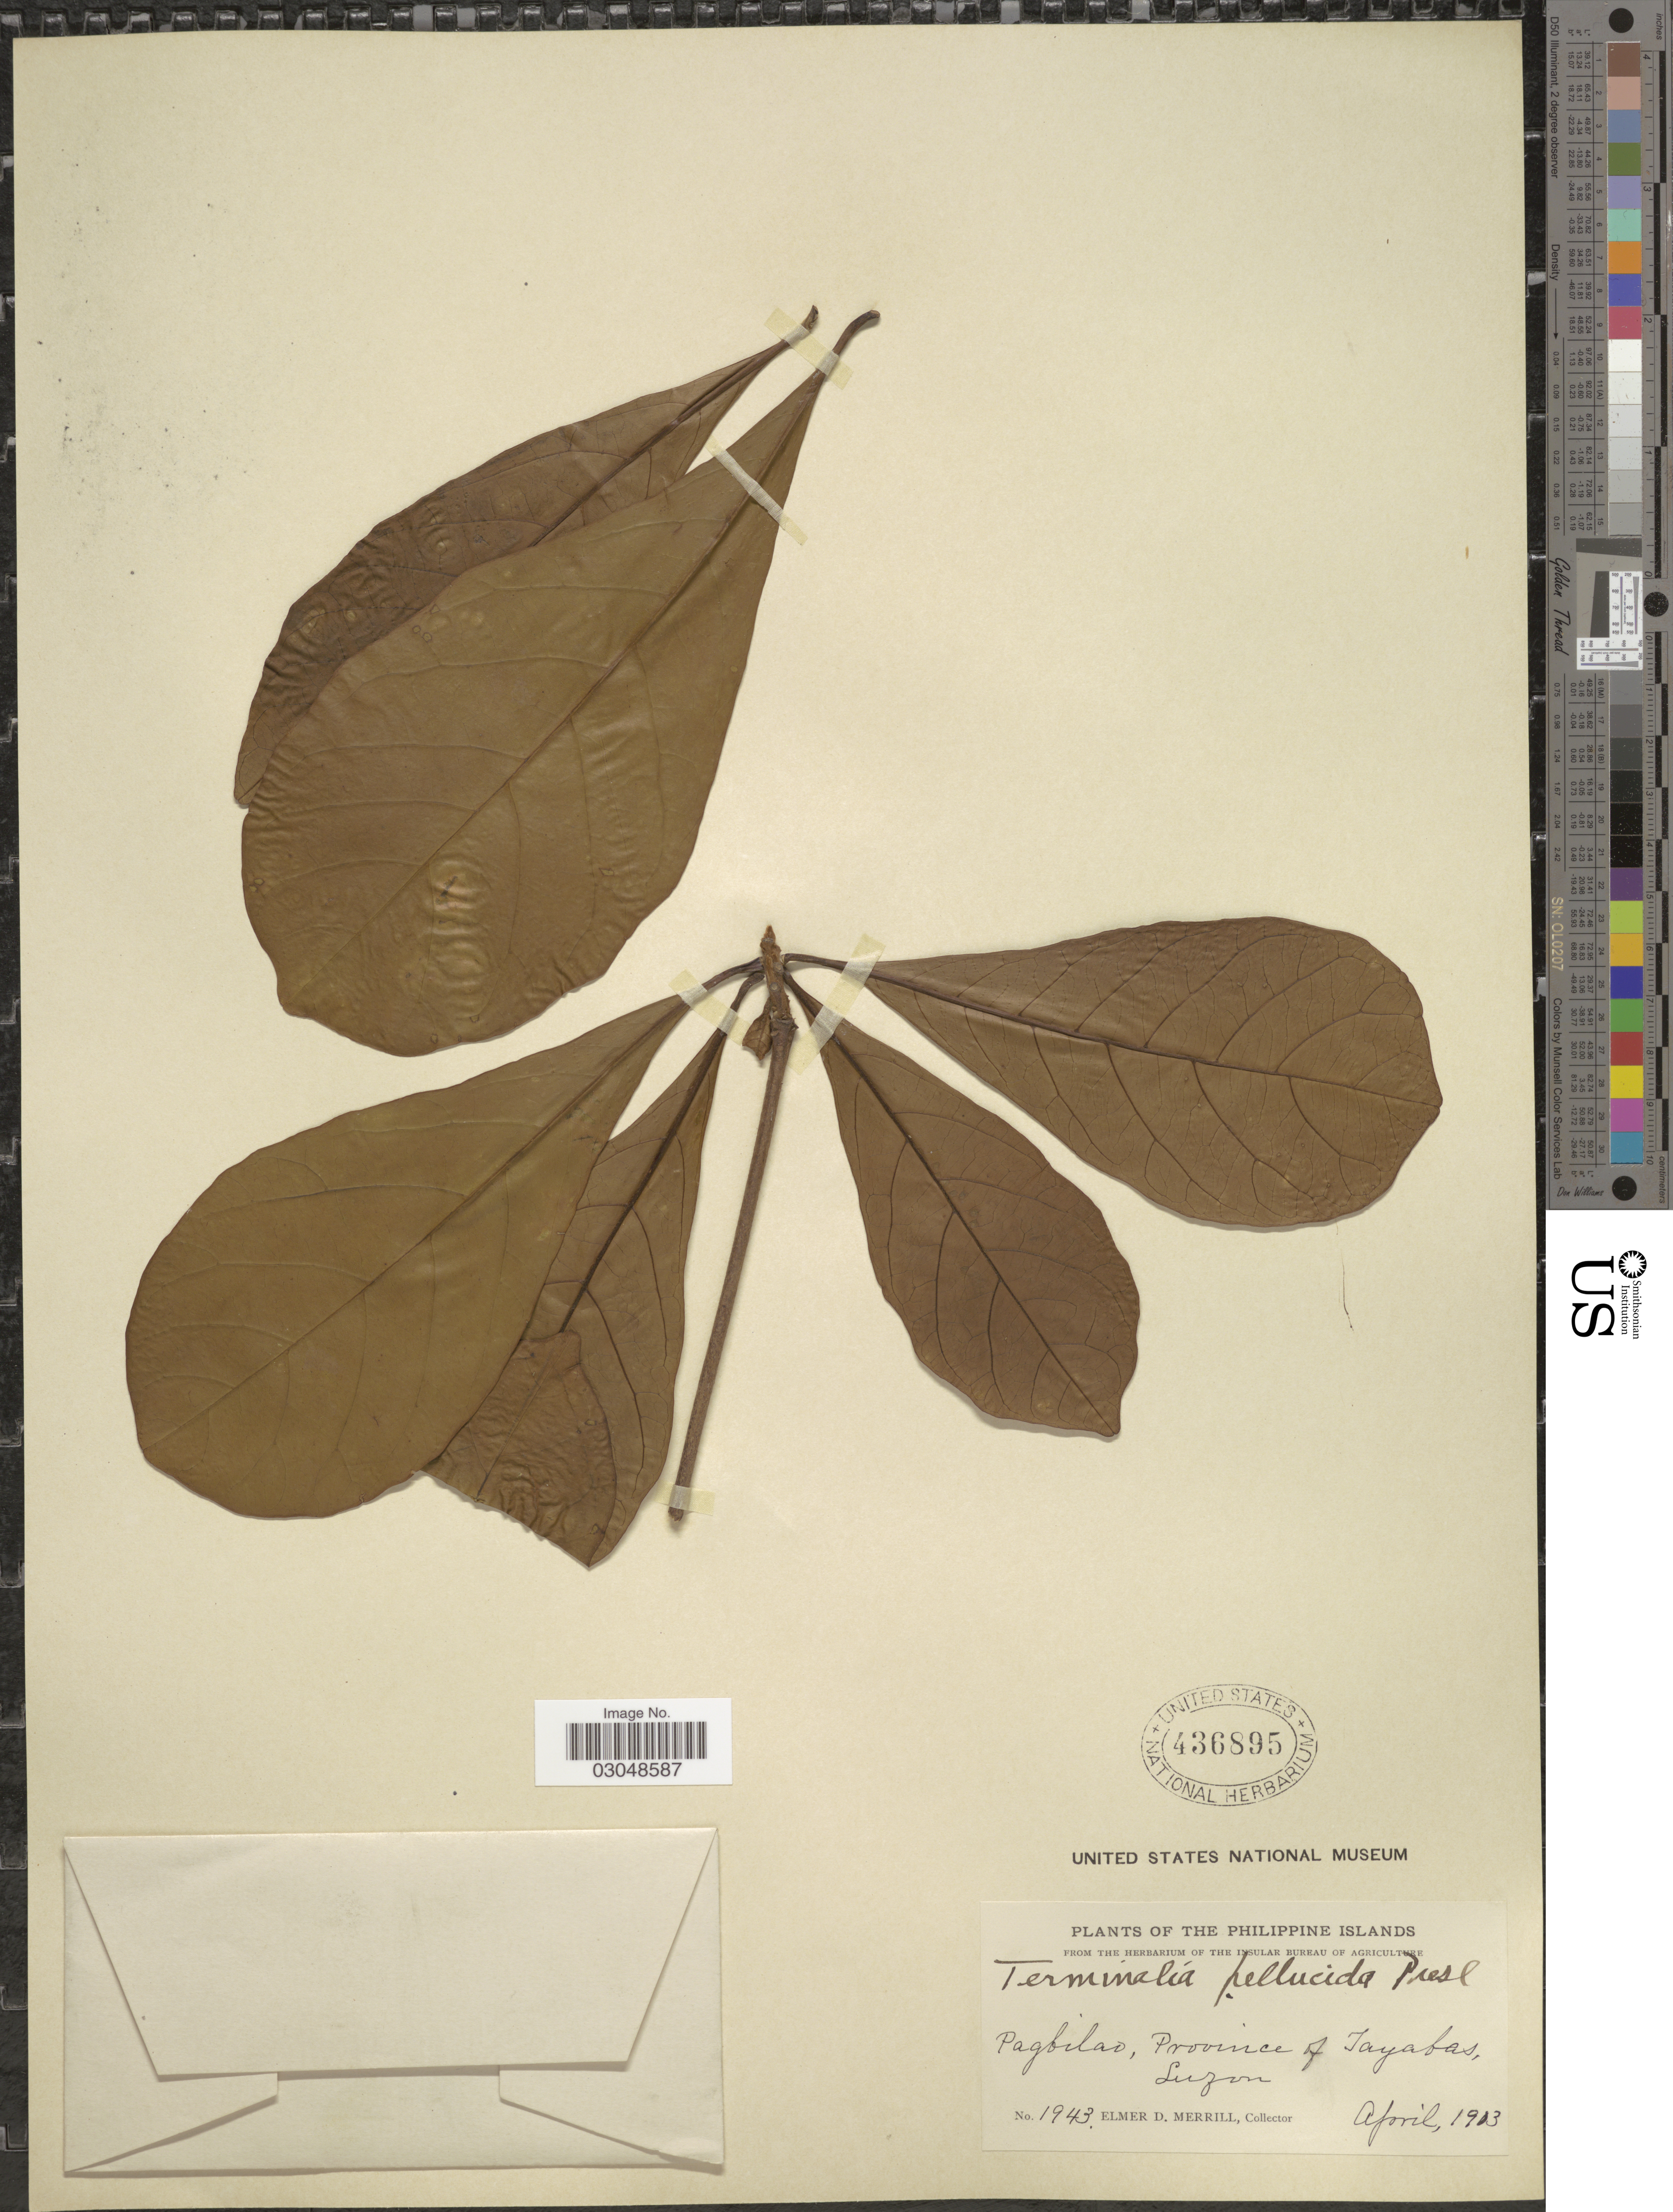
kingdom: Plantae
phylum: Tracheophyta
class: Magnoliopsida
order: Myrtales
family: Combretaceae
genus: Terminalia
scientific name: Terminalia pellucida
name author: C. Presl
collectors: E. D. Merrill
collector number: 1943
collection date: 1913-04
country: Philippines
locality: The Philippine Islands, Pagbilao, Province of Tayabas, Luzon.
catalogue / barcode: US 436895